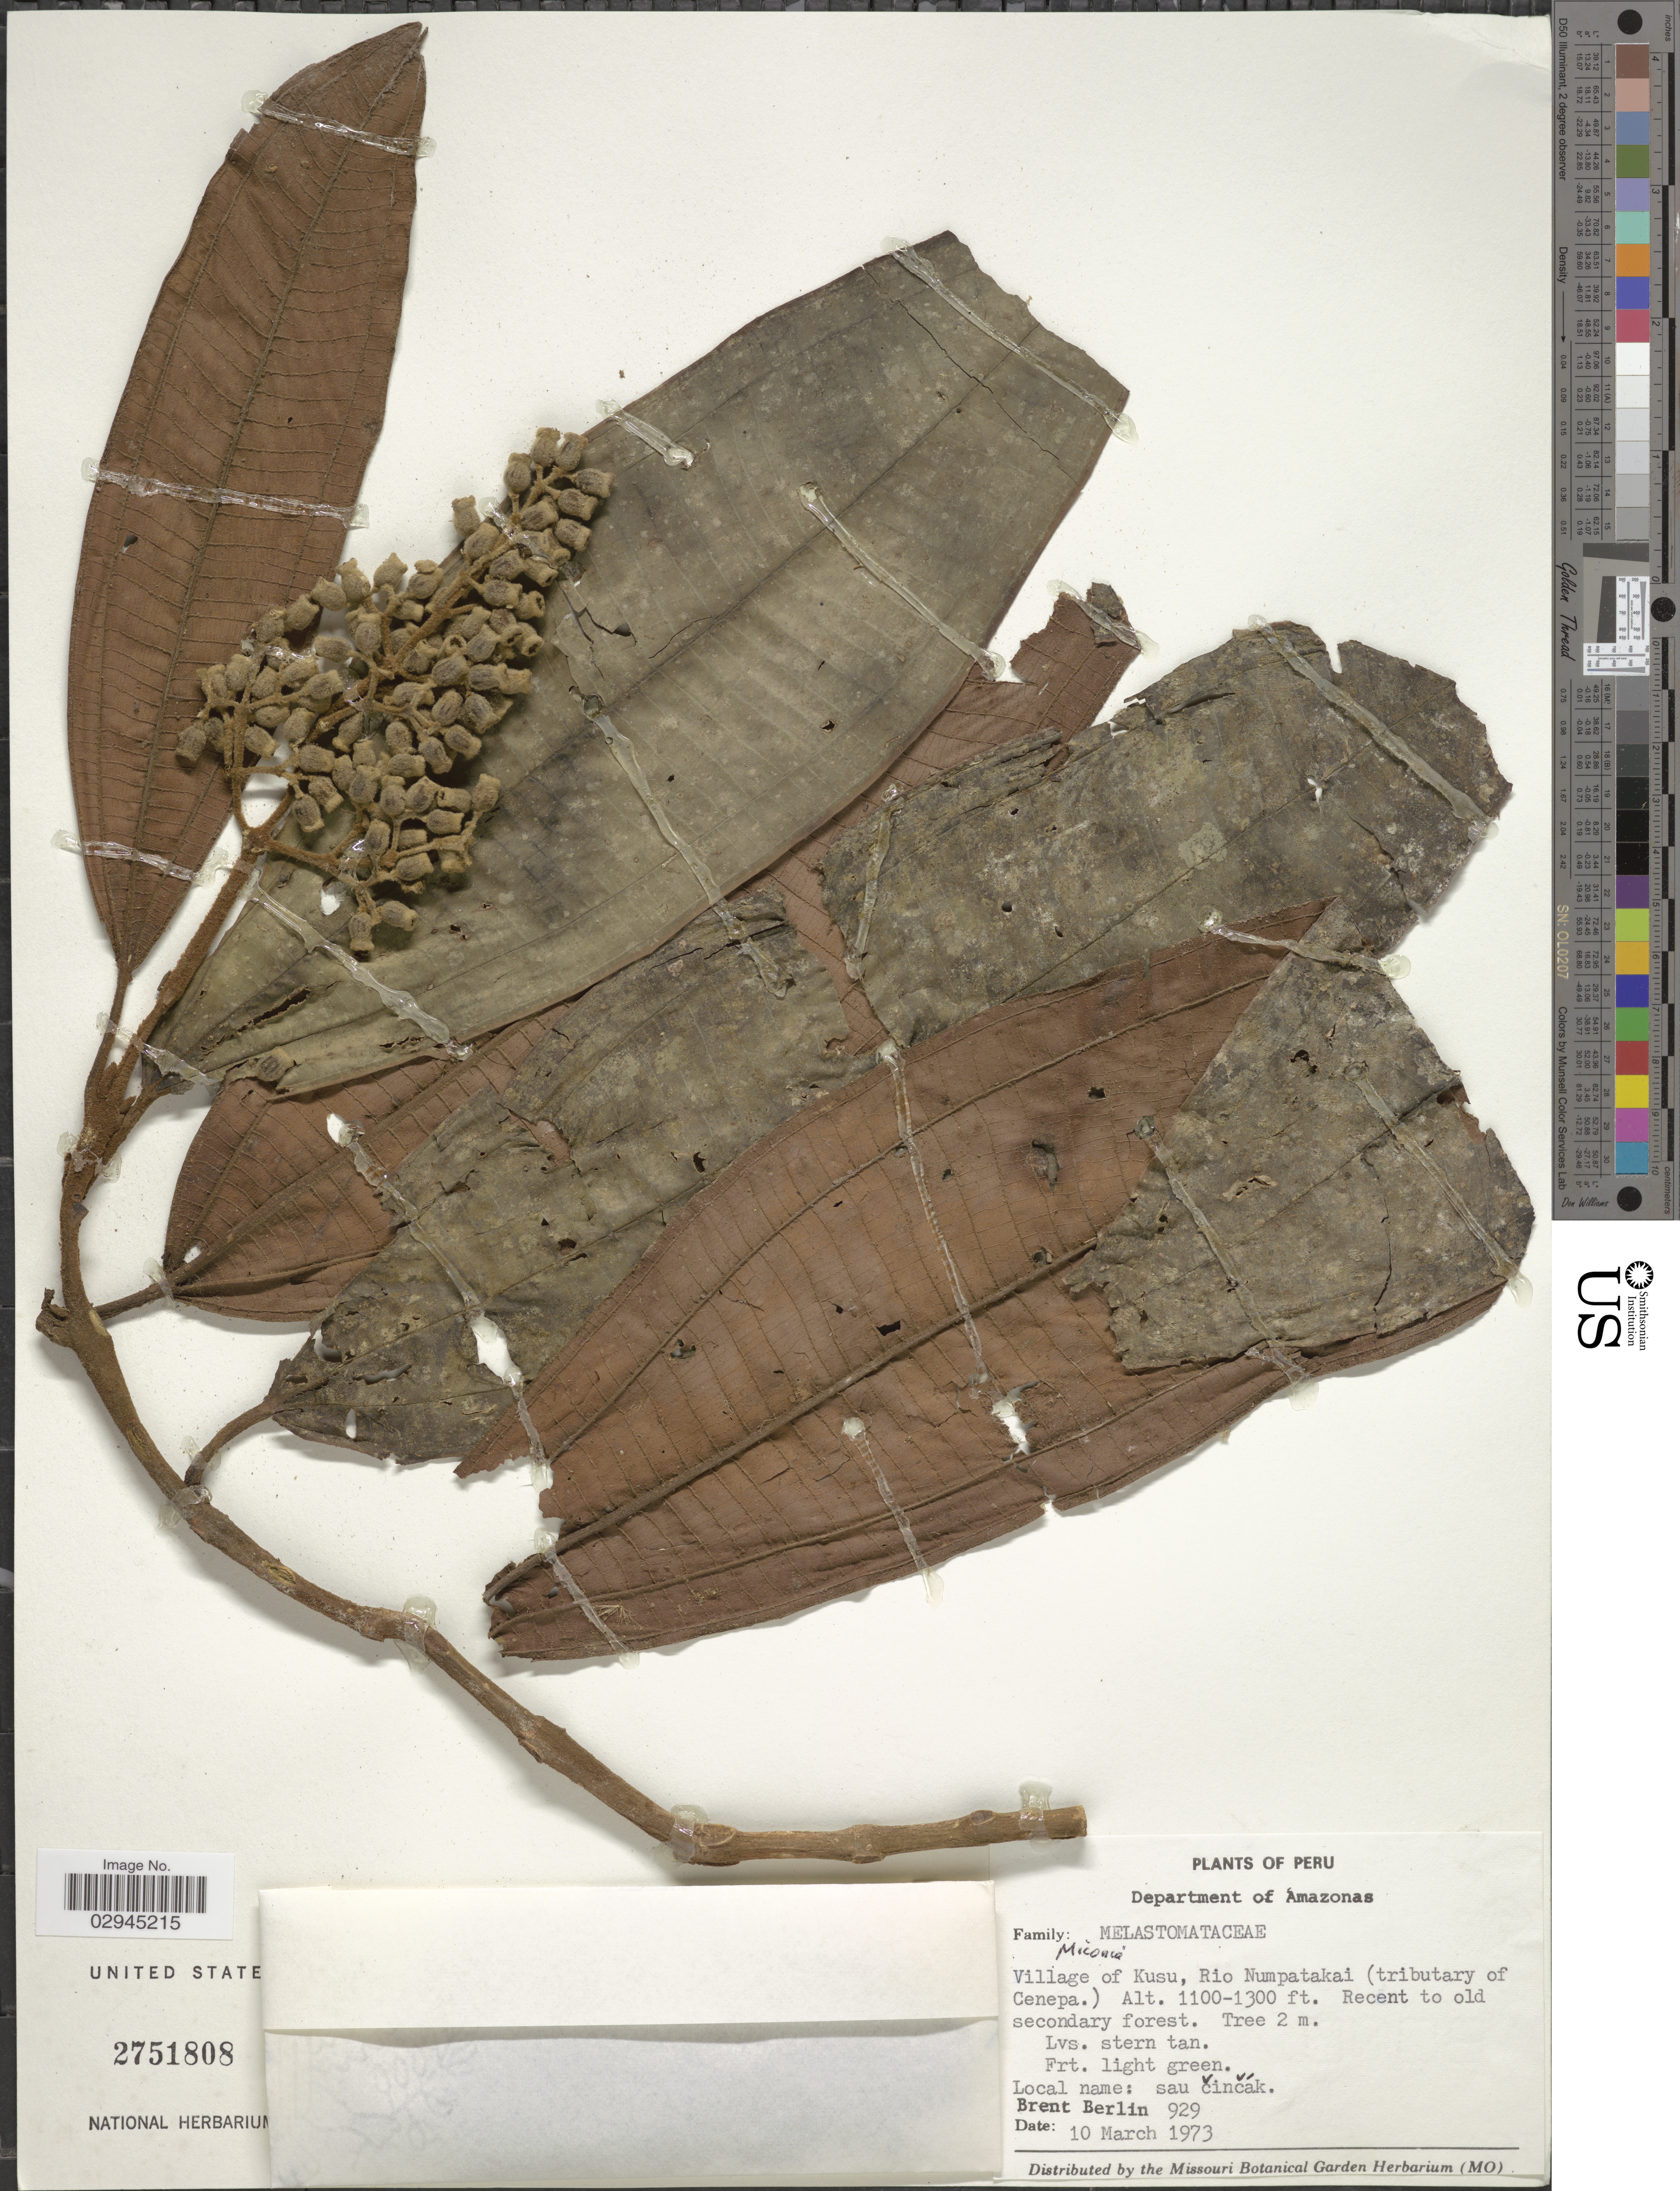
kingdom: Plantae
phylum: Tracheophyta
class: Magnoliopsida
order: Myrtales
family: Melastomataceae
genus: Miconia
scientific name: Miconia sp.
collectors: B. Berlin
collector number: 929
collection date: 1973-03-10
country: Peru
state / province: Amazonas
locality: Department of Amazonas. Village of Kusu, Rio Numpatakai (tributary of Cenepa).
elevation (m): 335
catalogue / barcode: US 2751808